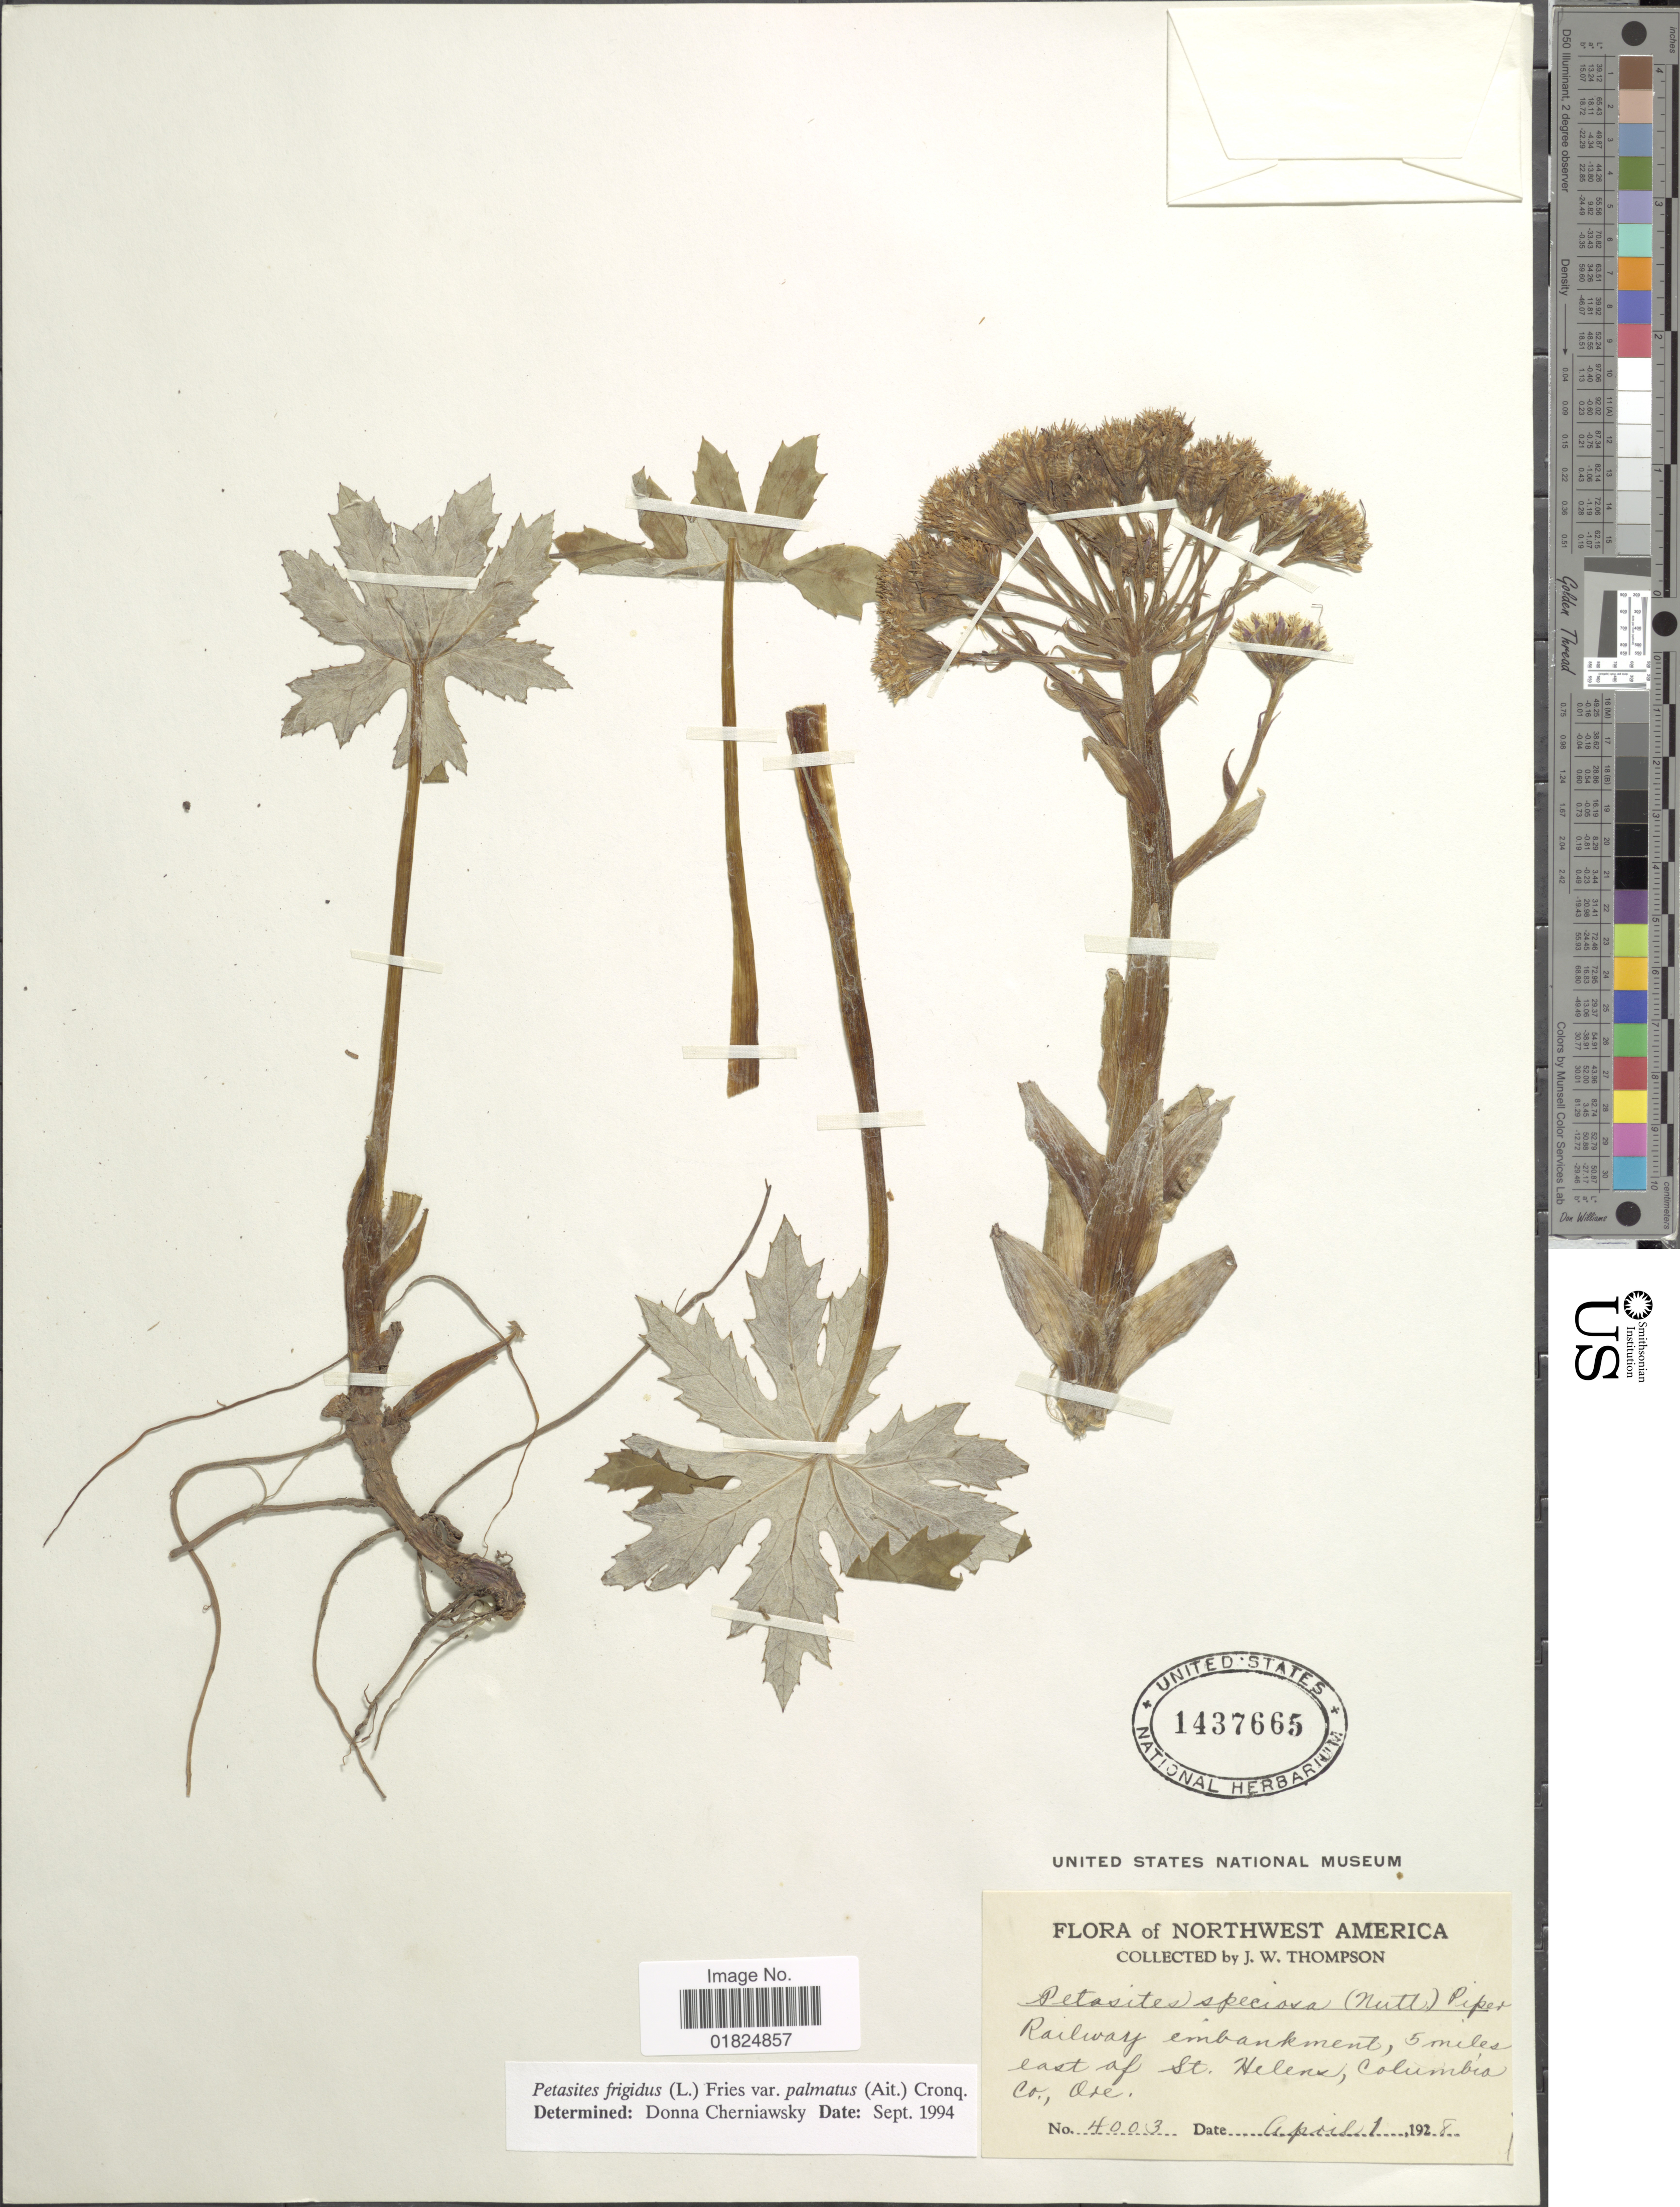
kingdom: Plantae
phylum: Tracheophyta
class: Magnoliopsida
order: Asterales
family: Asteraceae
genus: Petasites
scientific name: Petasites frigidus var. palmatus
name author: (Aiton) Cody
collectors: J. W. Thompson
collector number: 4003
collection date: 1928-04-01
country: United States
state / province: Oregon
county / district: Columbia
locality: Railway embankment, 5 miles east of St. Helens, Columbia Co., Ore.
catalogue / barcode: US 1437665